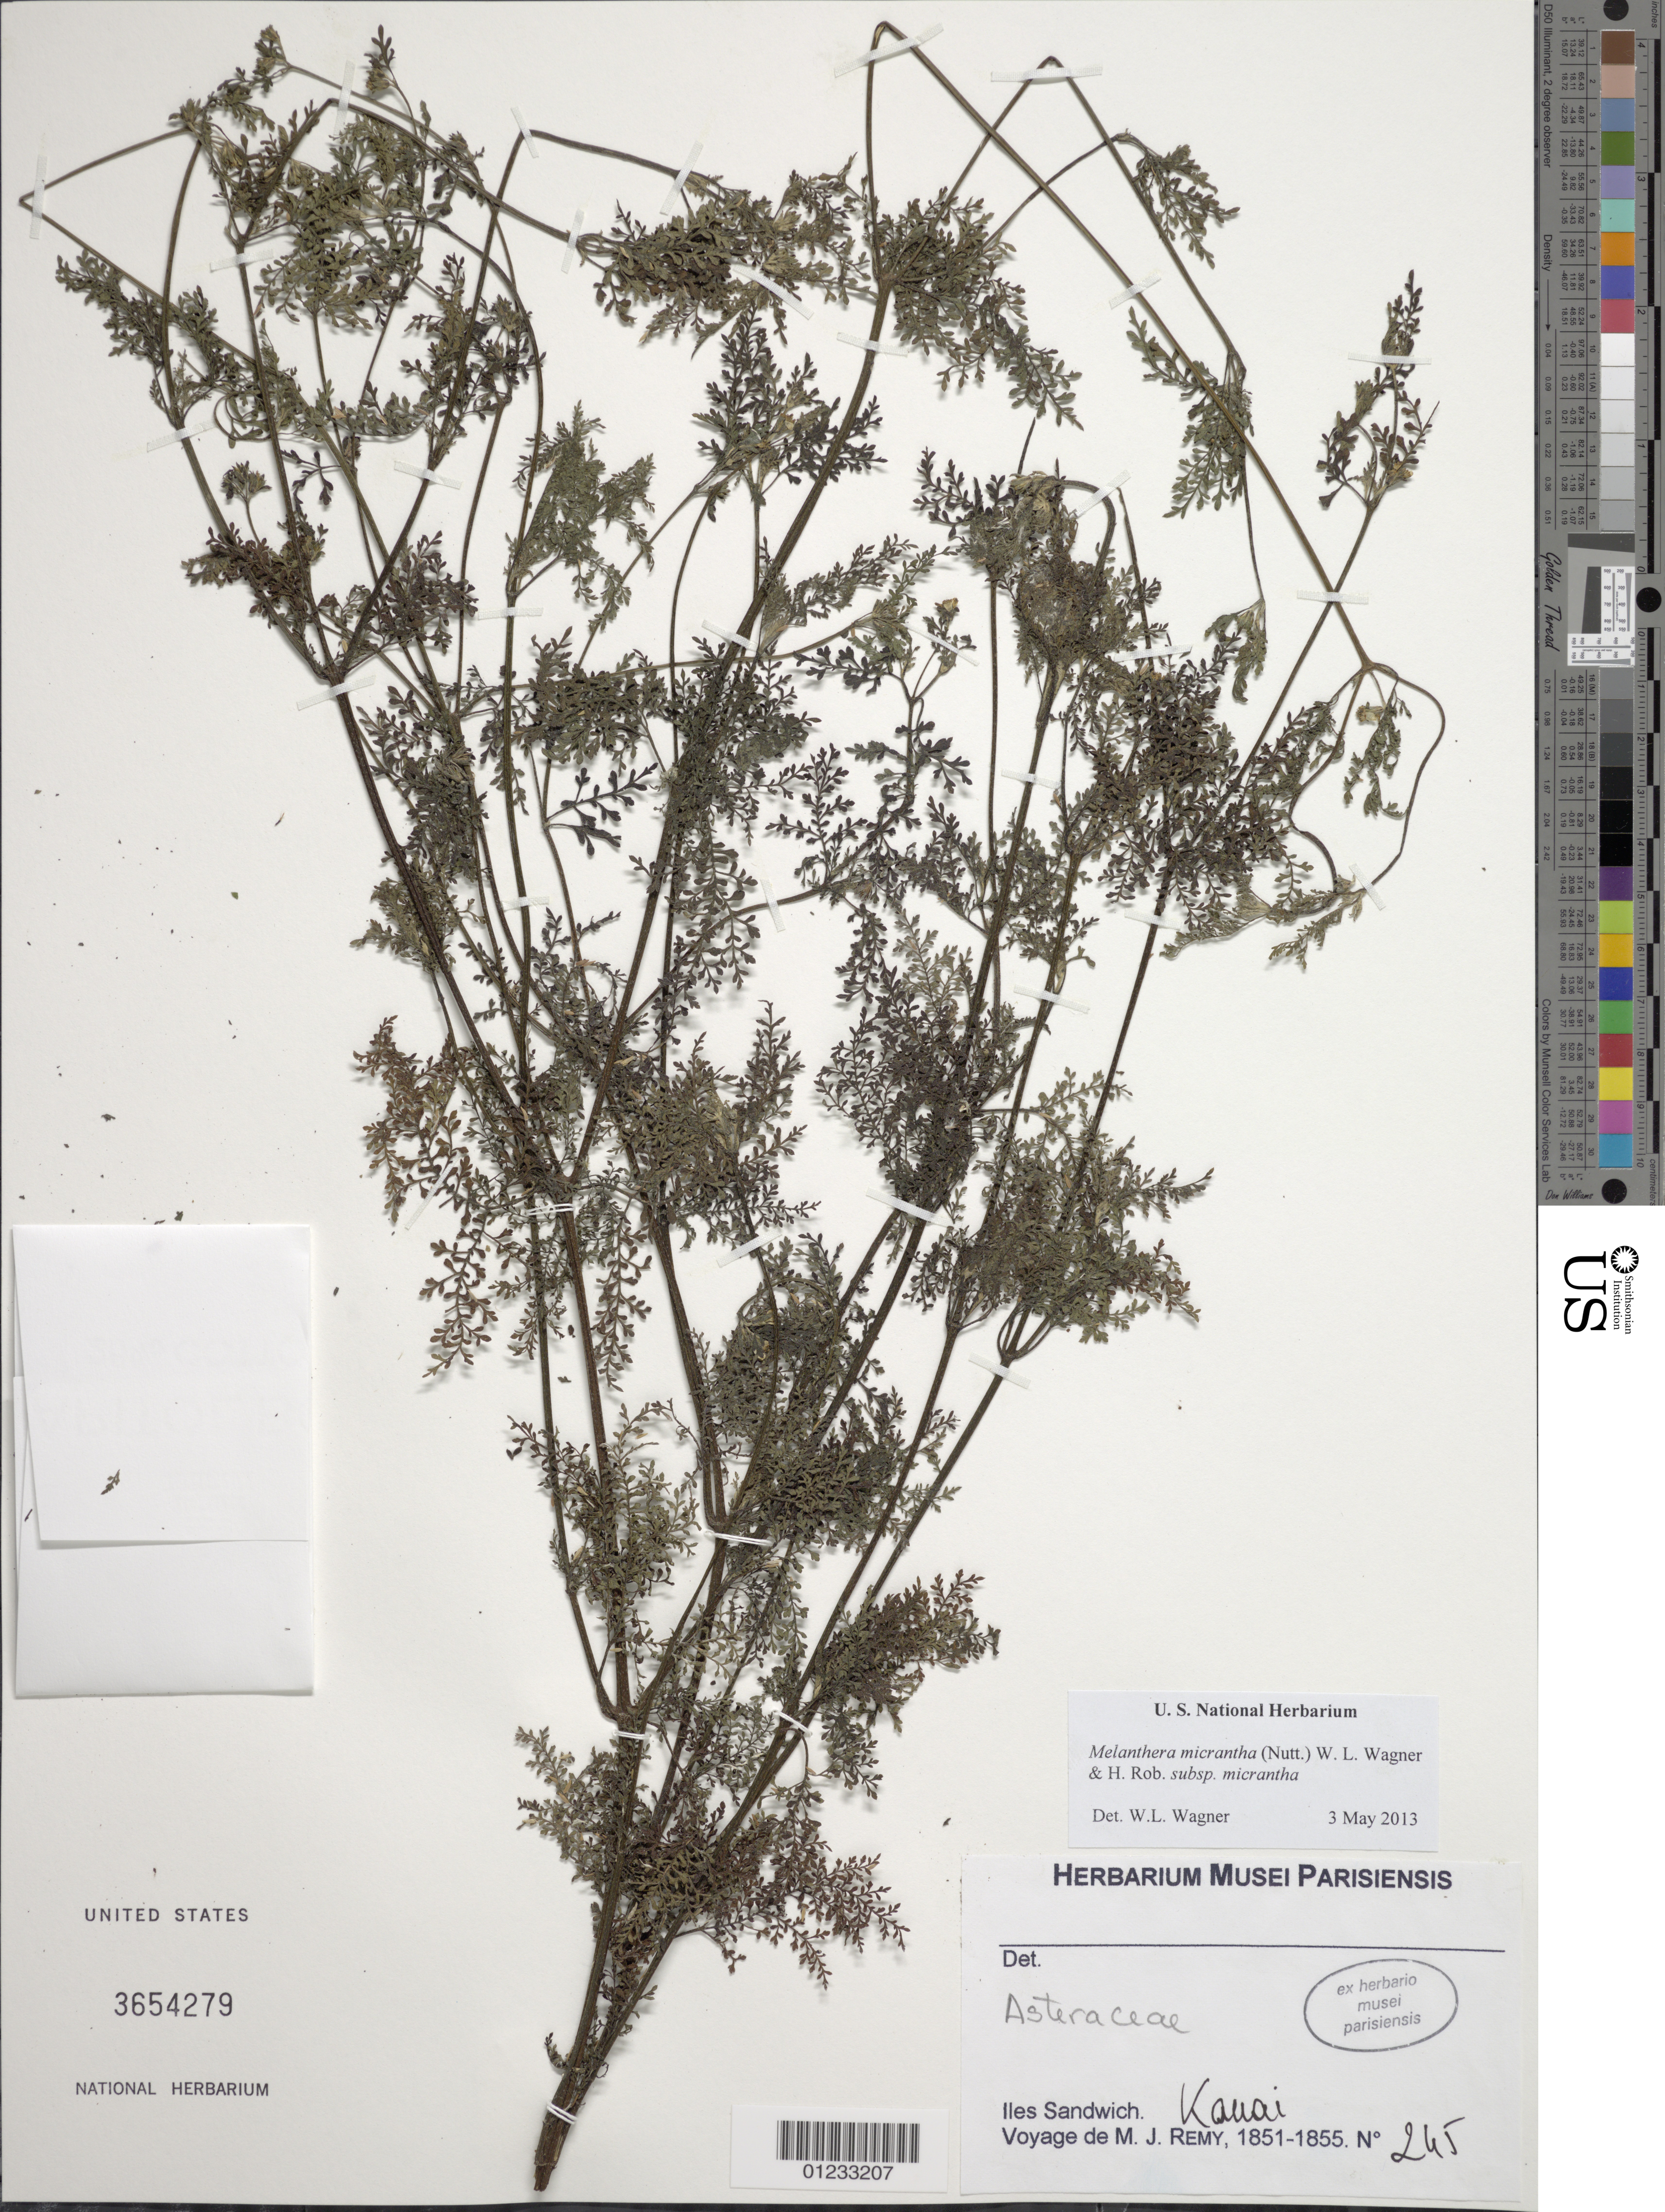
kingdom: Plantae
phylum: Tracheophyta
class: Magnoliopsida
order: Asterales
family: Asteraceae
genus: Wollastonia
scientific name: Wollastonia micrantha subsp. micrantha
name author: (Nutt.) Orchard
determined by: Wagner, W. L., (BOT), Smithsonian Institution - National Museum of Natural History (UNITED STATES)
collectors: M. J. Remy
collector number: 245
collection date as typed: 1851 to --- 1855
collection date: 1851/1855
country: United States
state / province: Hawaii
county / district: Kauai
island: Kaua'i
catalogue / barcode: US 3654279